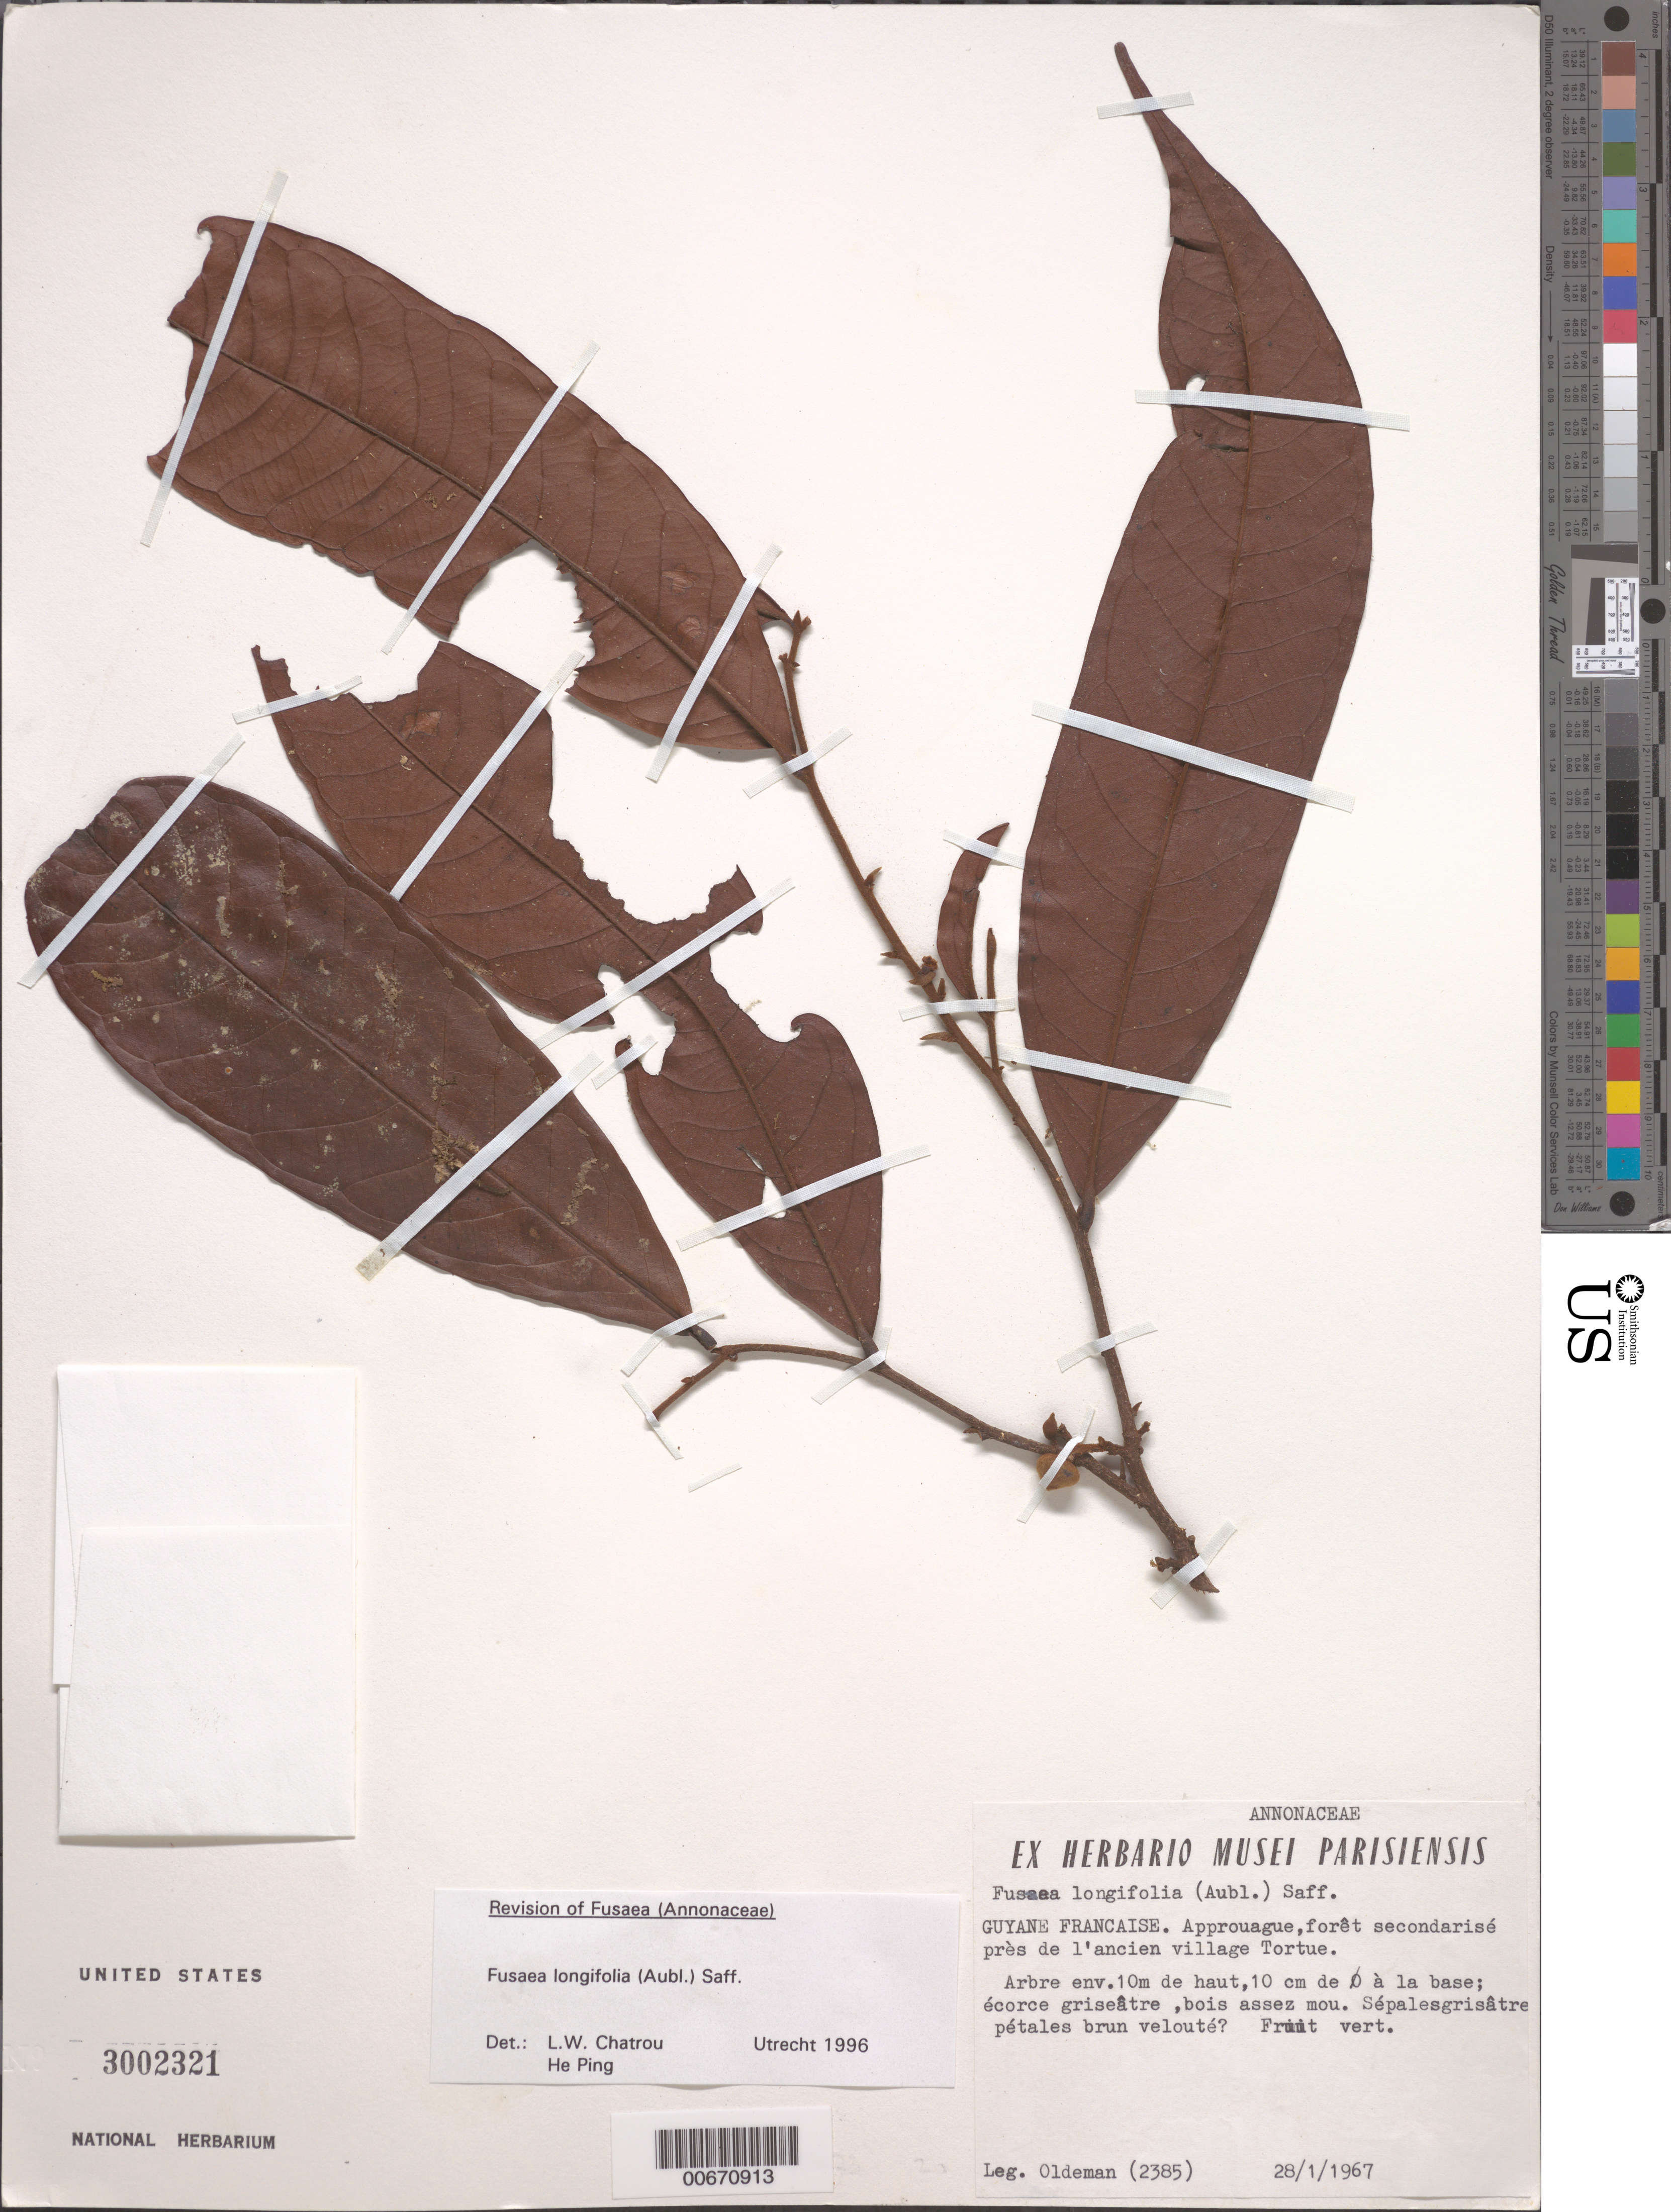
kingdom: Plantae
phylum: Tracheophyta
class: Magnoliopsida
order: Magnoliales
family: Annonaceae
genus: Fusaea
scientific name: Fusaea longifolia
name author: (Aubl.) Saff.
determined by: Chatrou, L. W.; Ping, He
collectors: R. Oldeman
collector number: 2385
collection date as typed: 28-Jan-67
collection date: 1967-01-28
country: French Guiana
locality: Village Tortue, Approuague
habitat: Forêt secondaire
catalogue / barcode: US 3002321